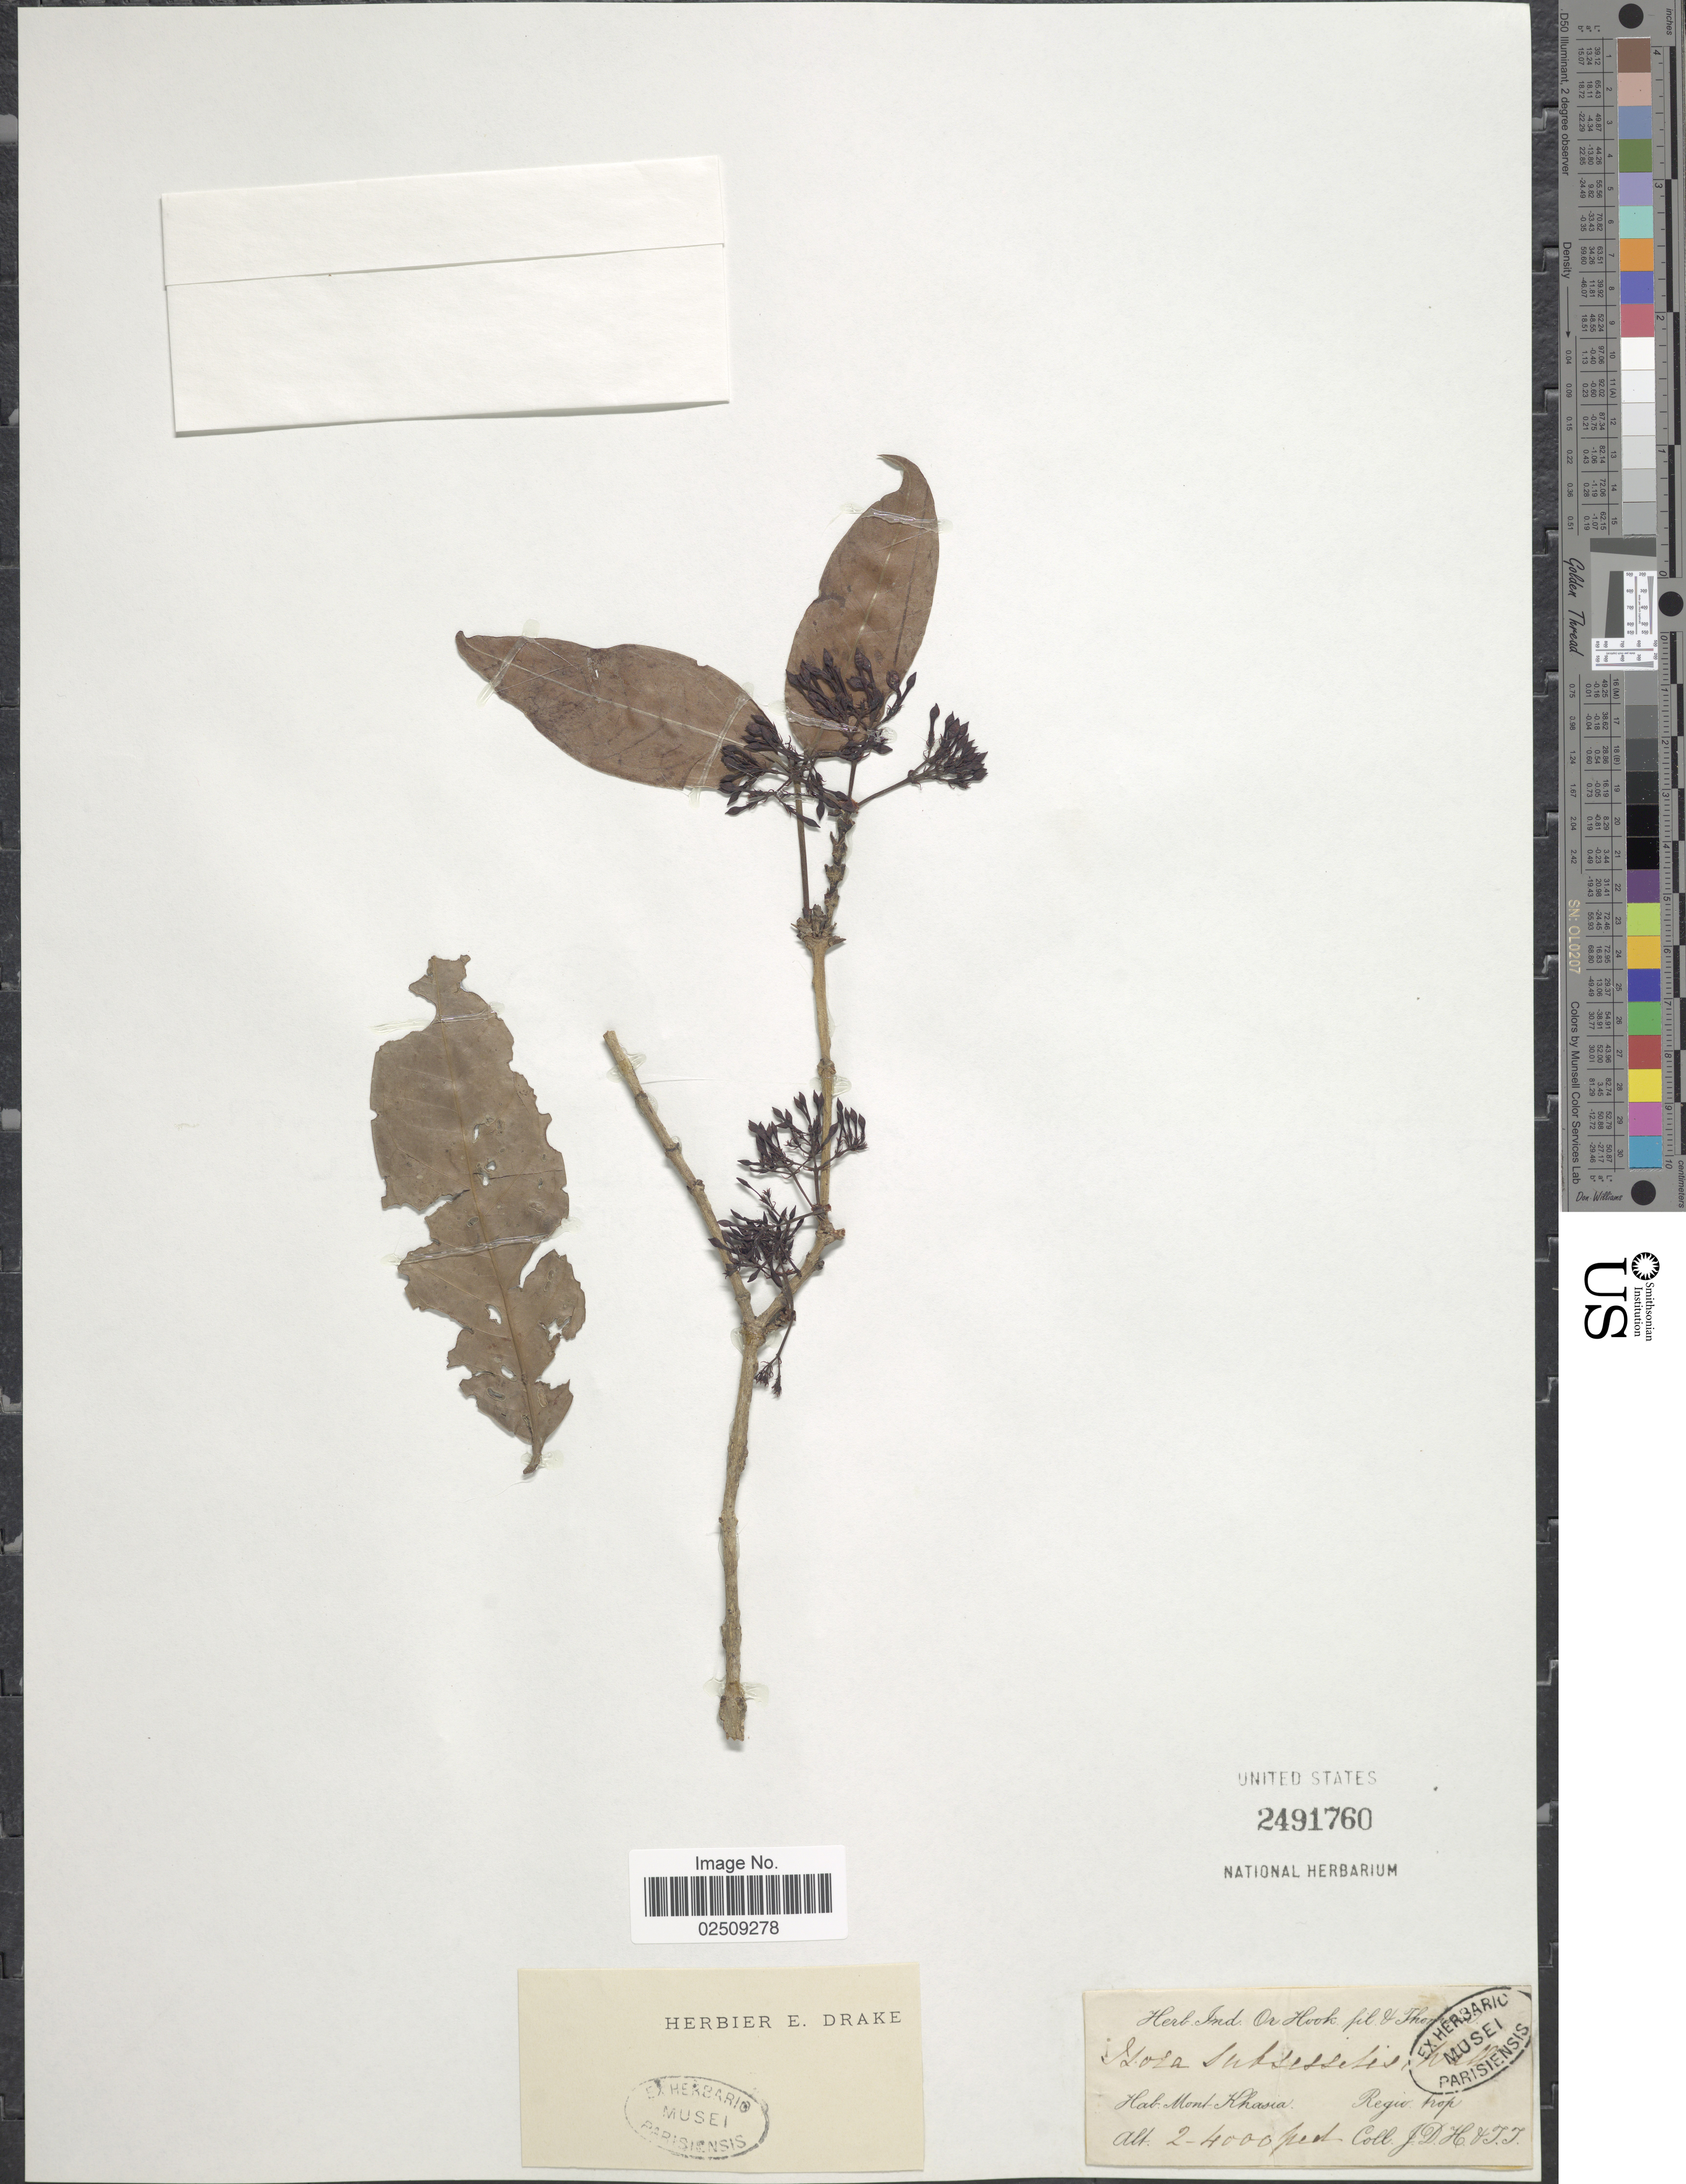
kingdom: Plantae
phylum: Tracheophyta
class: Magnoliopsida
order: Gentianales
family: Rubiaceae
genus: Ixora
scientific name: Ixora subsessilis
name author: Wall. ex G. Don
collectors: J. D. Hooker & T. Thomas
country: India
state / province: Meghalaya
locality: Mont. Khasia. Regio trop.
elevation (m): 610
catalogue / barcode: US 2491760